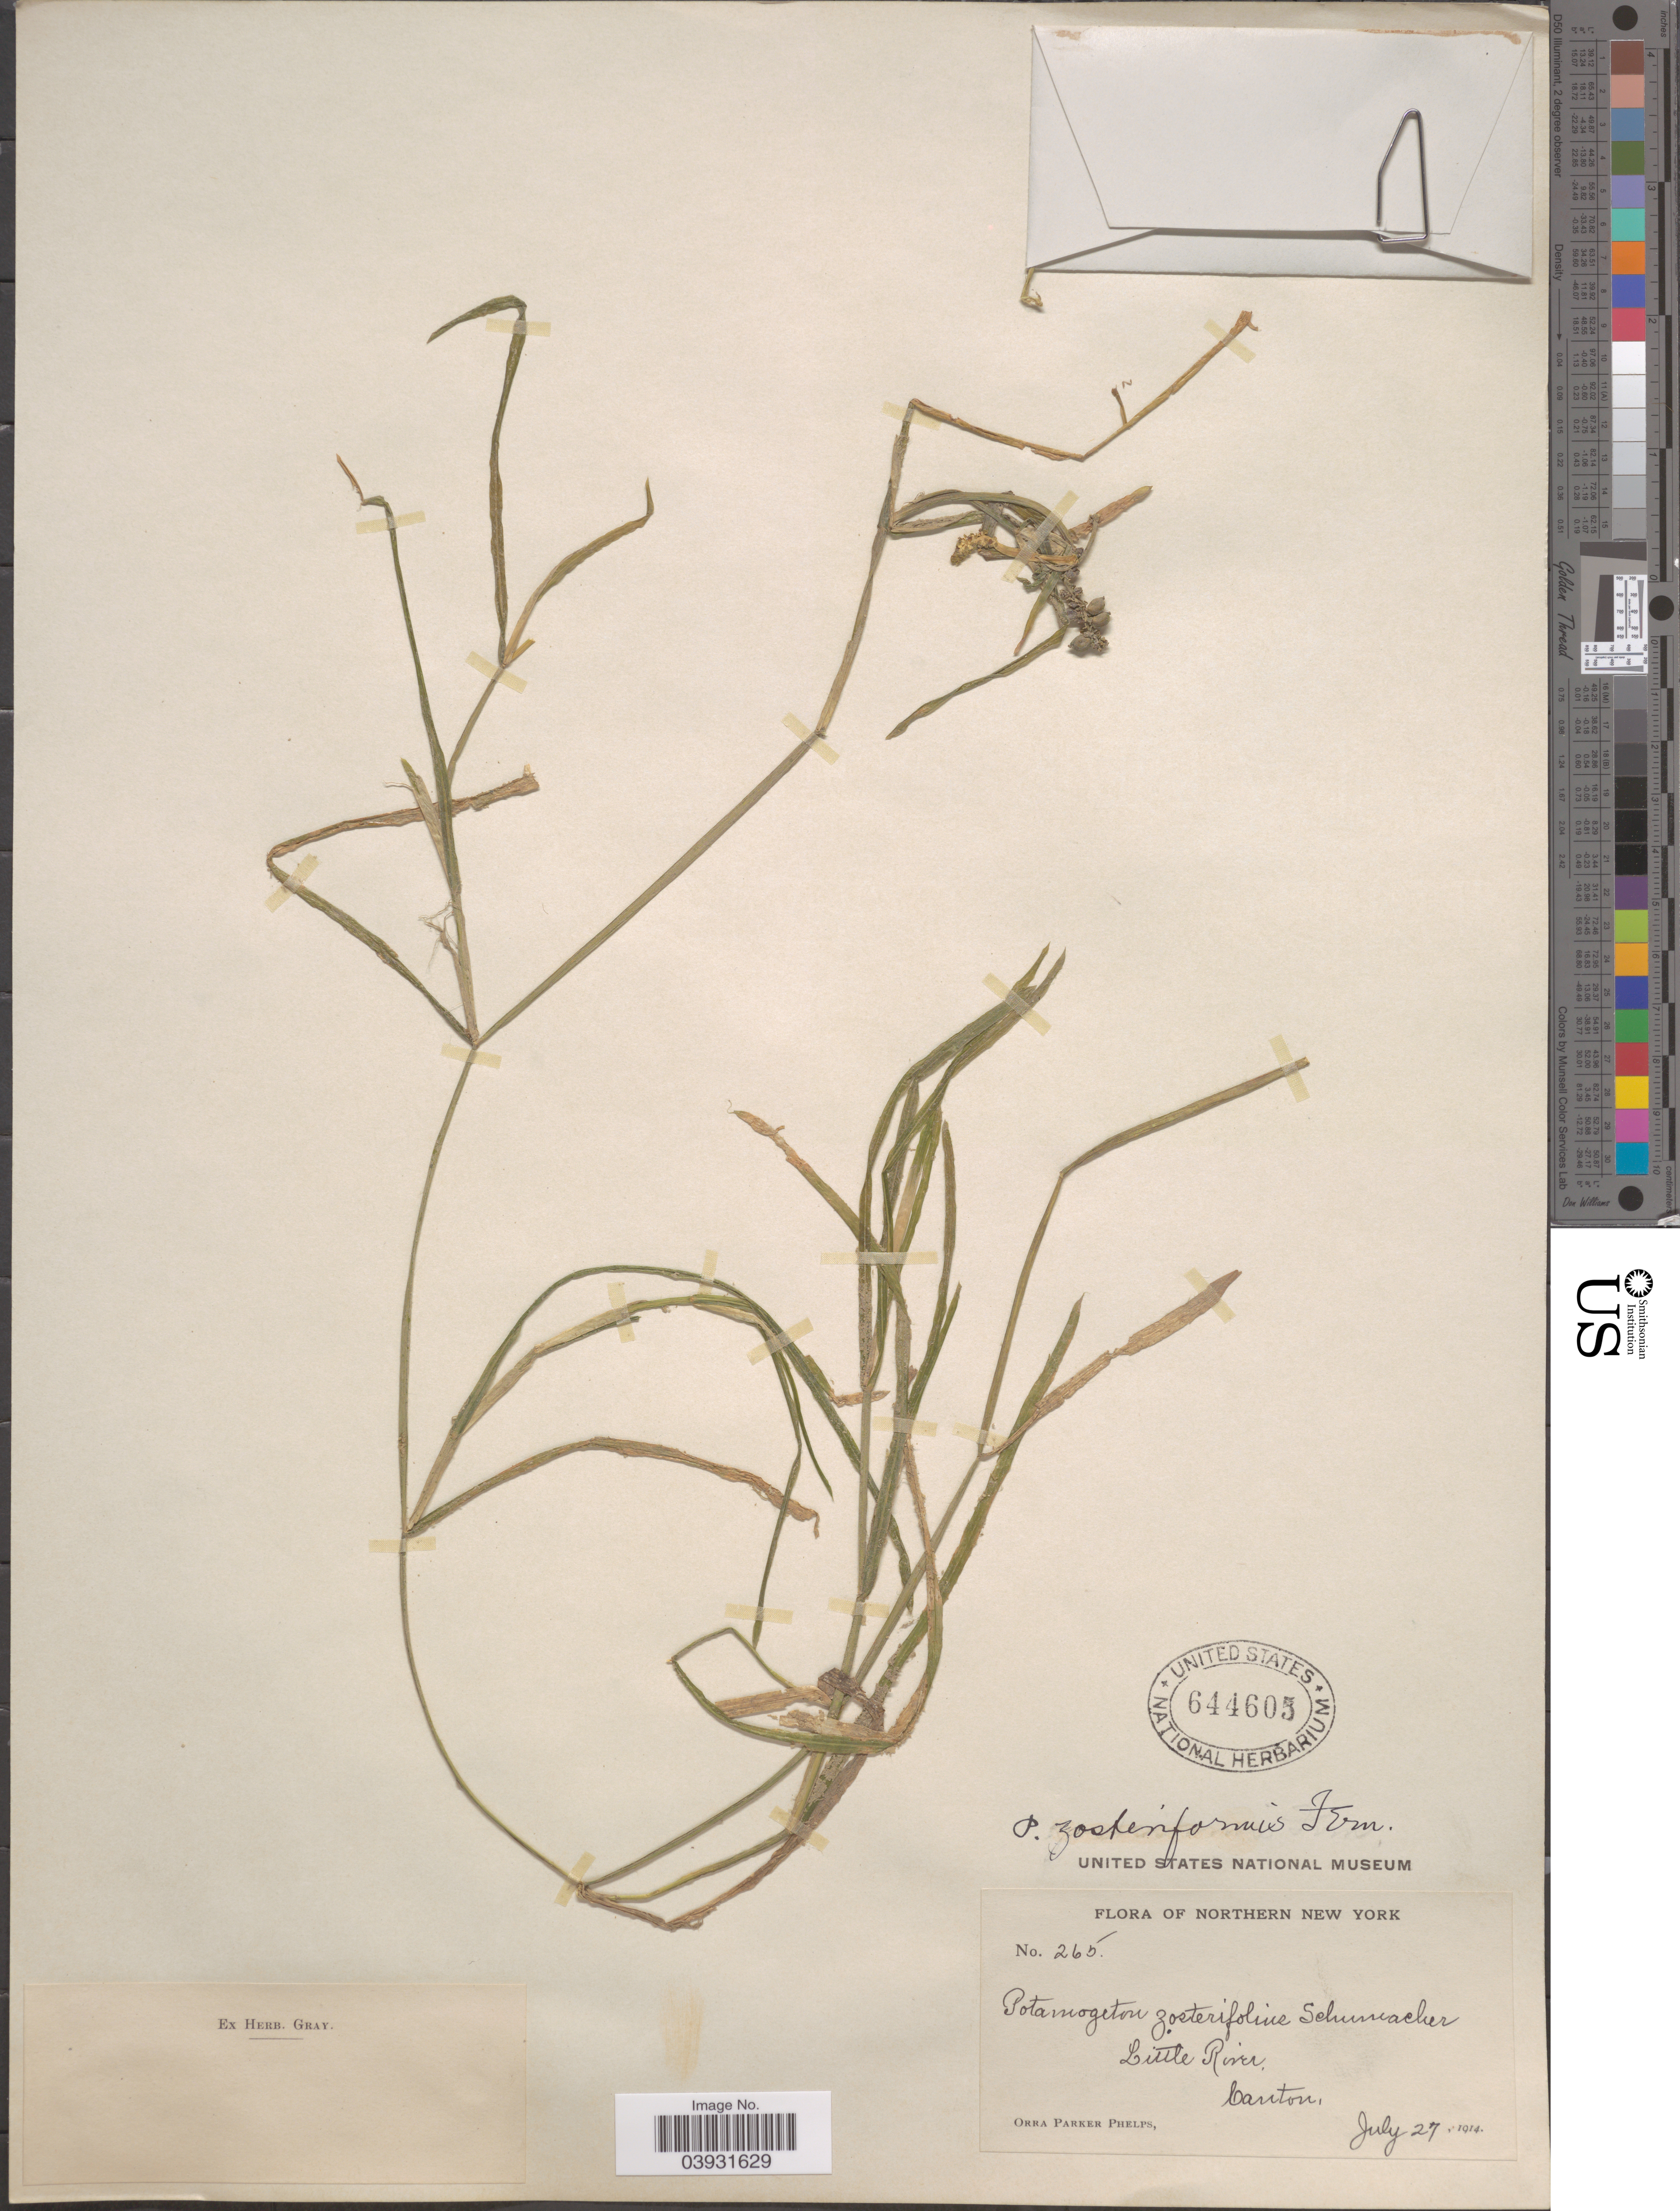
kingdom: Plantae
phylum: Tracheophyta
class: Liliopsida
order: Alismatales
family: Potamogetonaceae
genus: Potamogeton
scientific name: Potamogeton zosterifolius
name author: Schumach.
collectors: O. P. Phelps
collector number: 265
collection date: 1914-07-27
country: United States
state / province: New York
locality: Northern New York. Little River. Canton.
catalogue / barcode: US 644605